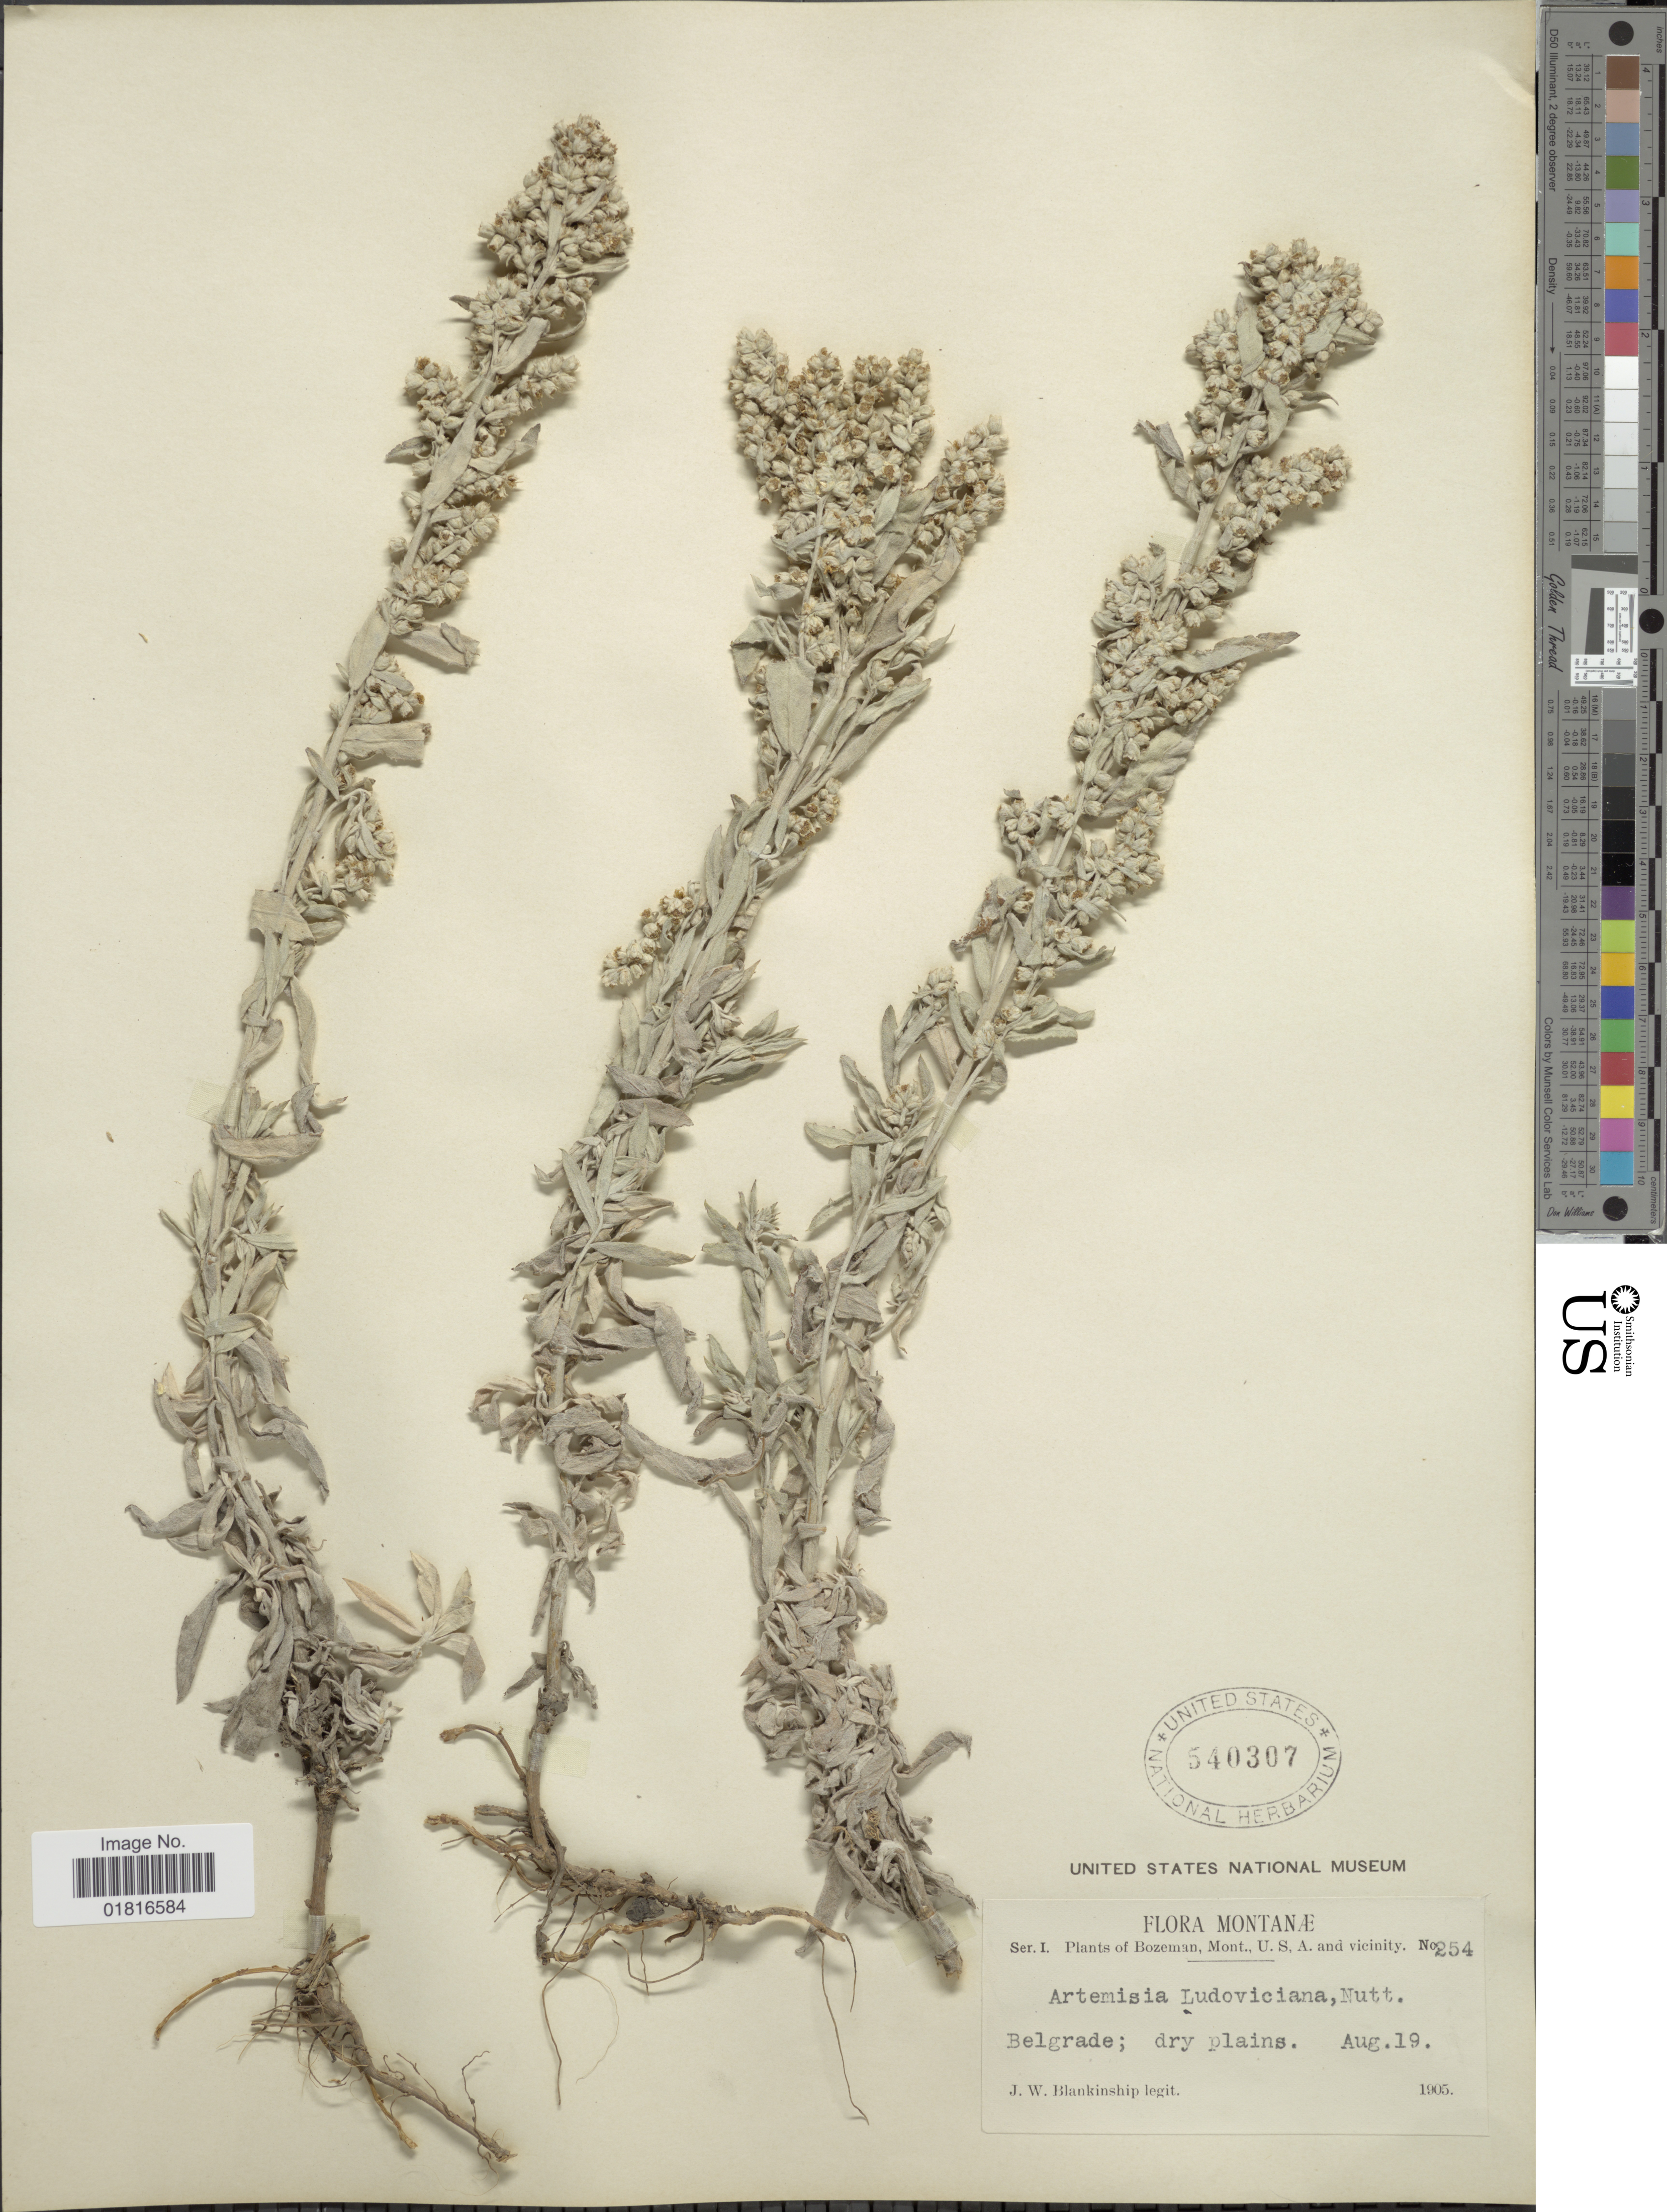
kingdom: Plantae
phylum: Tracheophyta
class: Magnoliopsida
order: Asterales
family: Asteraceae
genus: Artemisia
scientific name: Artemisia purshiana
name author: Besser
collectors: J. W. Blankinship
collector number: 254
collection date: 1905-08-19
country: United States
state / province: Montana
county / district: Gallatin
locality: Bozeman, Belgrade; dry plains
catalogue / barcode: US 540307